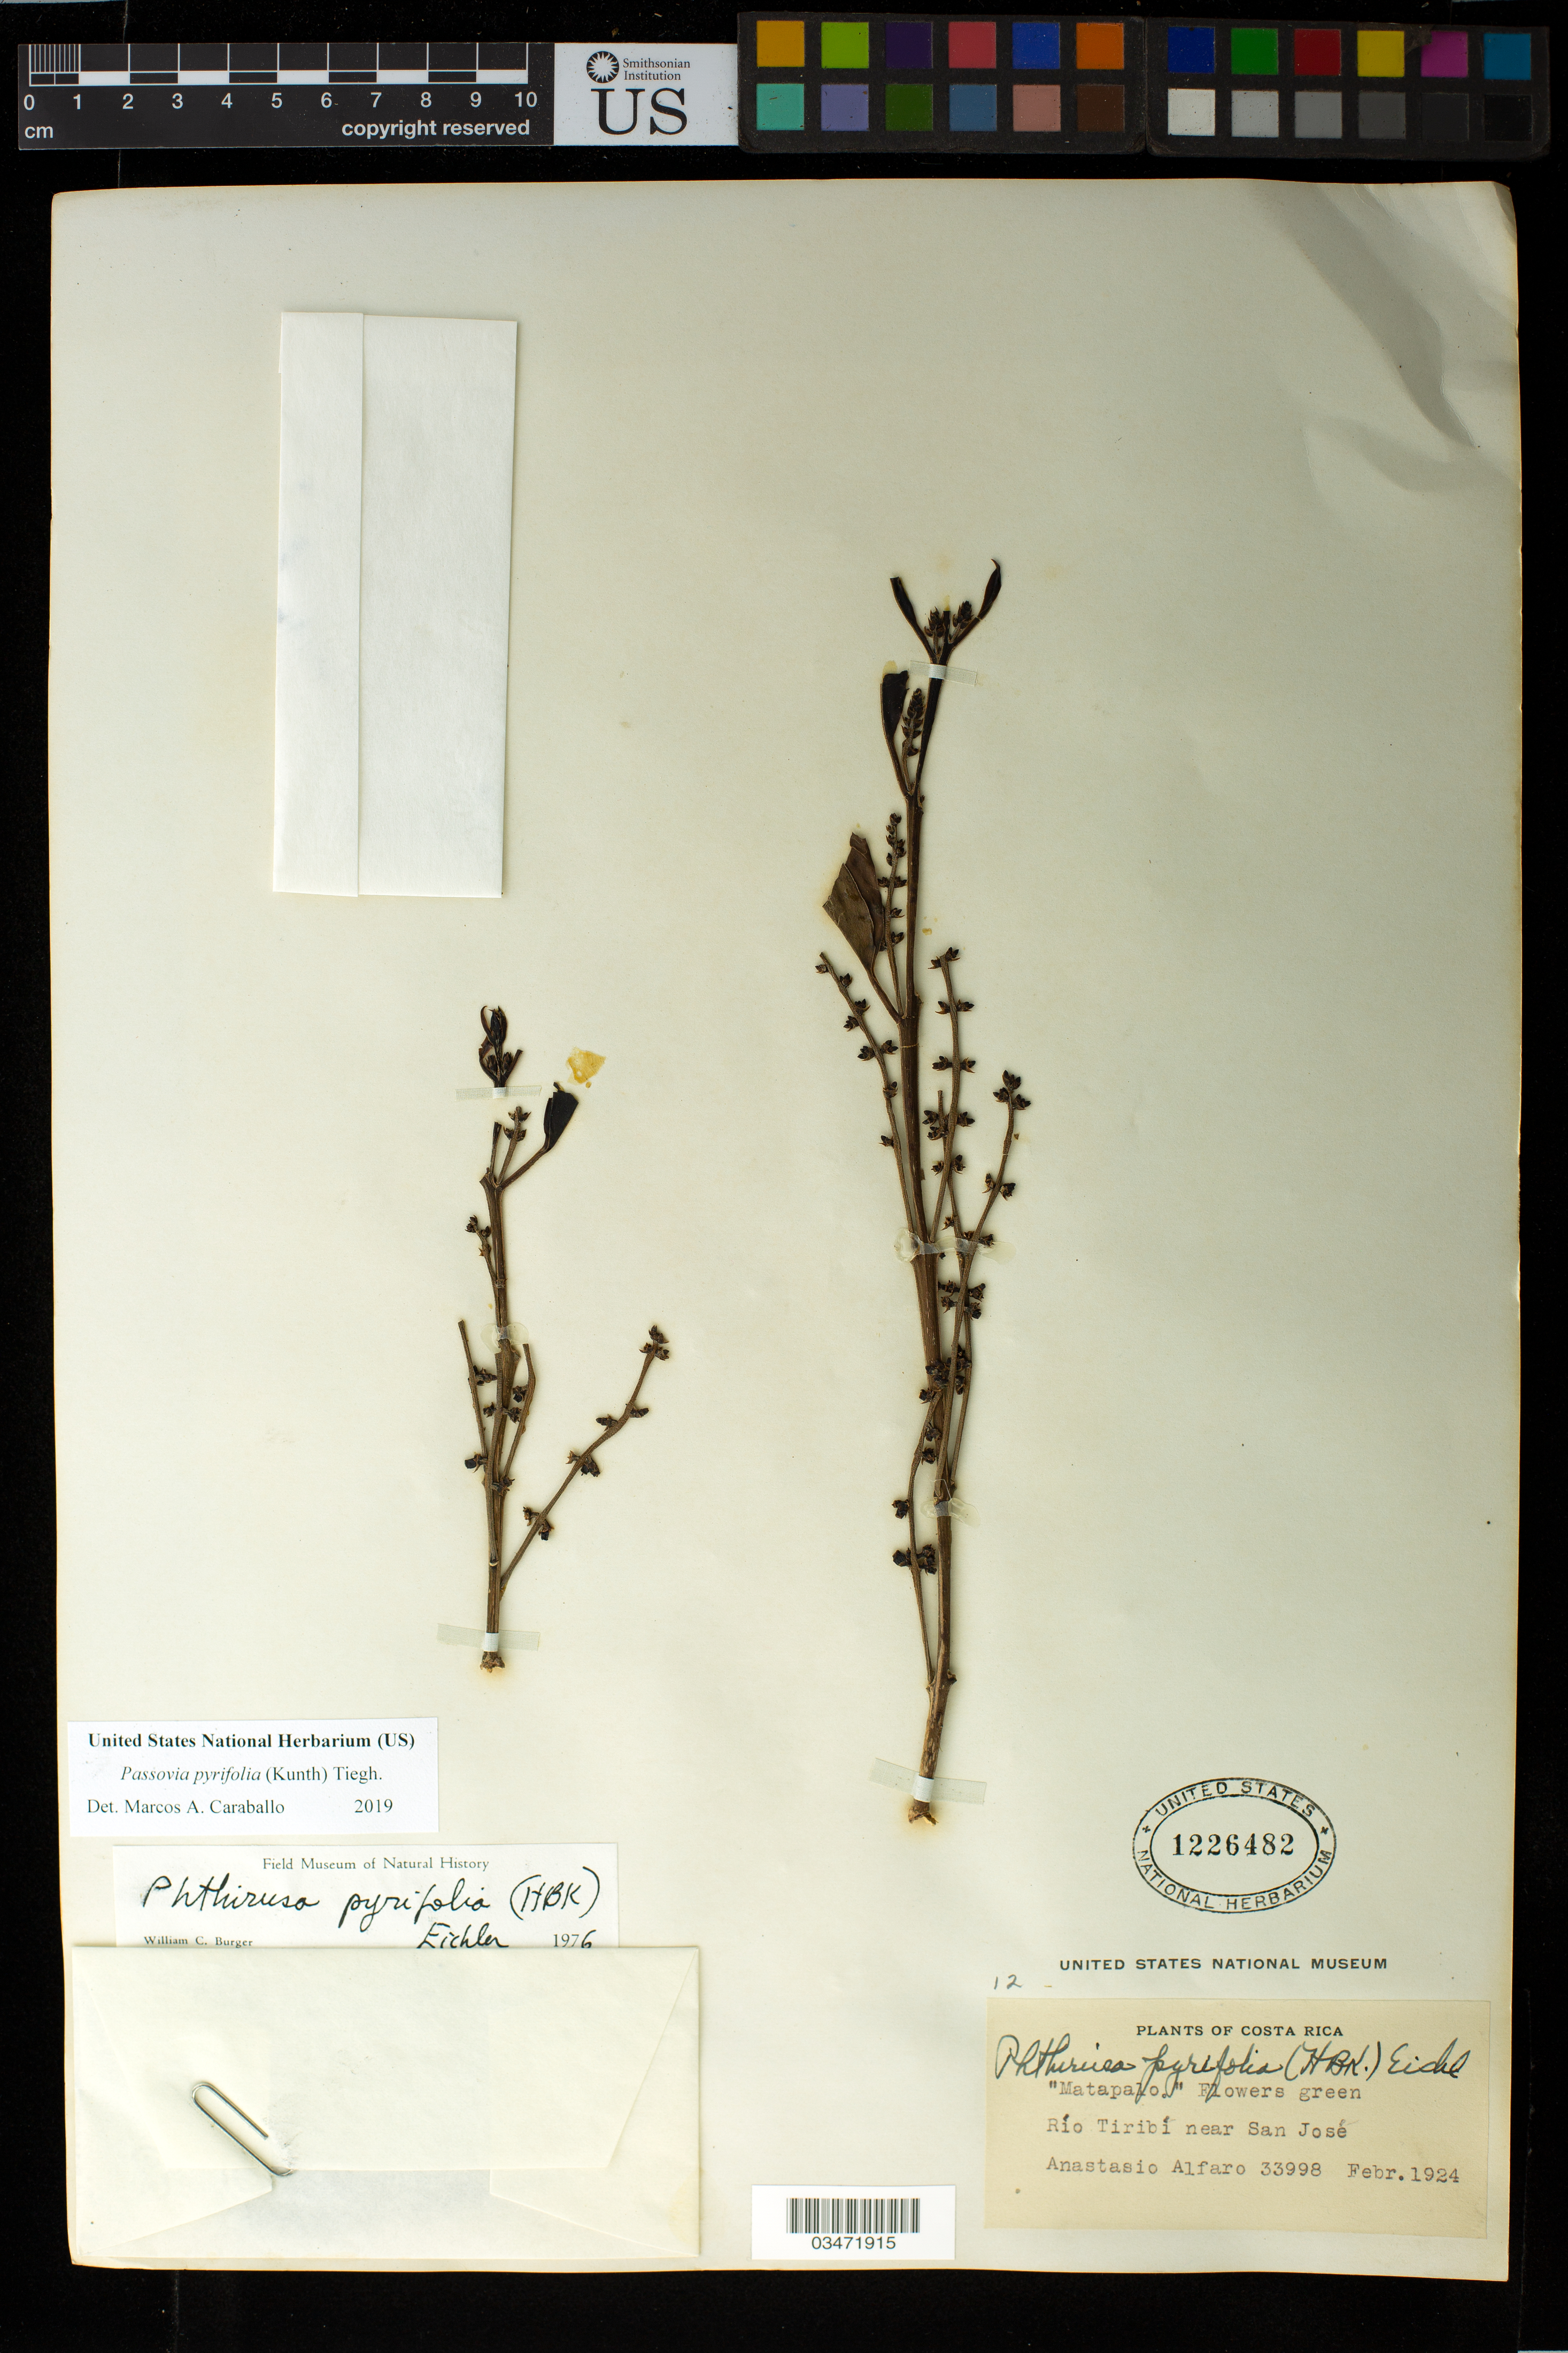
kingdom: Plantae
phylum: Tracheophyta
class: Magnoliopsida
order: Santalales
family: Loranthaceae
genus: Passovia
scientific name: Passovia pyrifolia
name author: (Kunth) Tiegh.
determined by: Caraballo-Ortiz, Marcos A., (MISS), University of Mississippi (UNITED STATES)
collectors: A. Alfaro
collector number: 33998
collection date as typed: Feb 1924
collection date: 1924-02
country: Costa Rica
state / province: San José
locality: Río Tiribí, near San José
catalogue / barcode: US 1226482